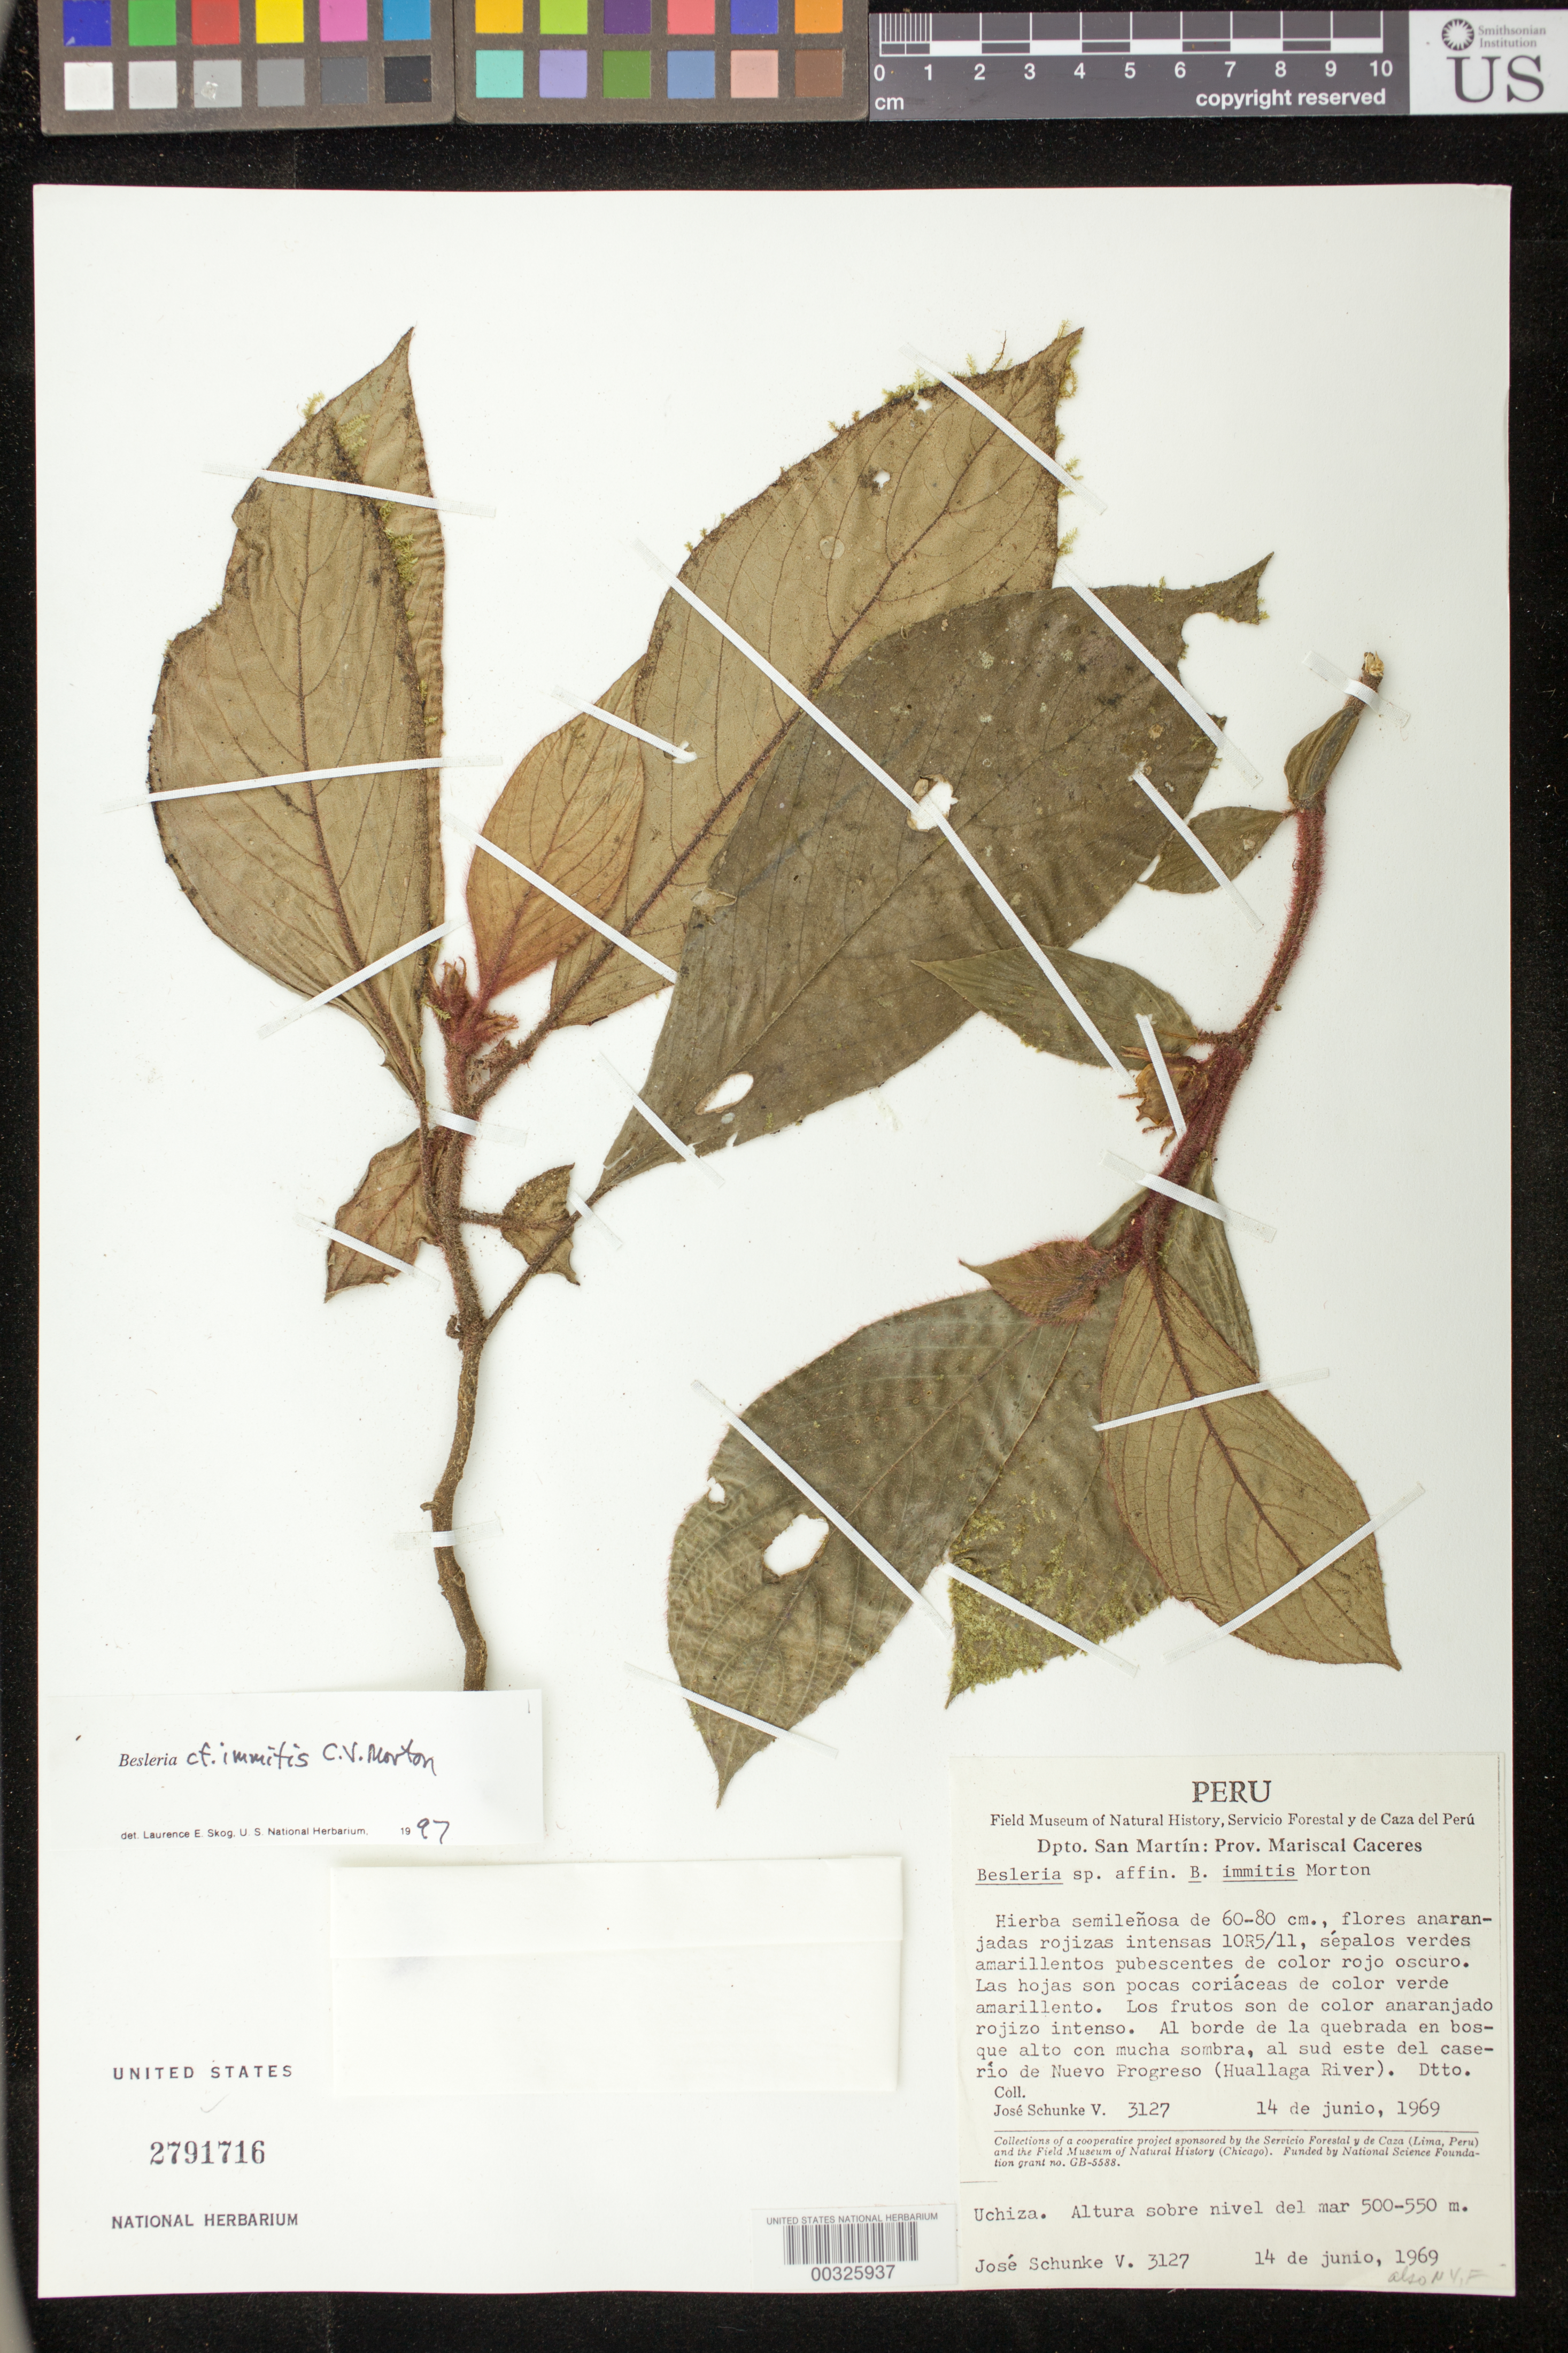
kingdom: Plantae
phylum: Tracheophyta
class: Magnoliopsida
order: Lamiales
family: Gesneriaceae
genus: Besleria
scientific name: Besleria immitis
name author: C.V. Morton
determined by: Skog, Laurence E.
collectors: J. Schunke Vigo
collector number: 3127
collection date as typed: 14 Jun 1969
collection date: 1969-06-14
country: Peru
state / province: San Martín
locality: Prov. Mariscal Cáceres, Dtto. Uchiza; al sud este del caserío de Nuevo Progreso (Huallaga River)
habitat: Al borde de la quebrada en bosque alto con mucha sombra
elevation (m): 500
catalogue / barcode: US 2791716